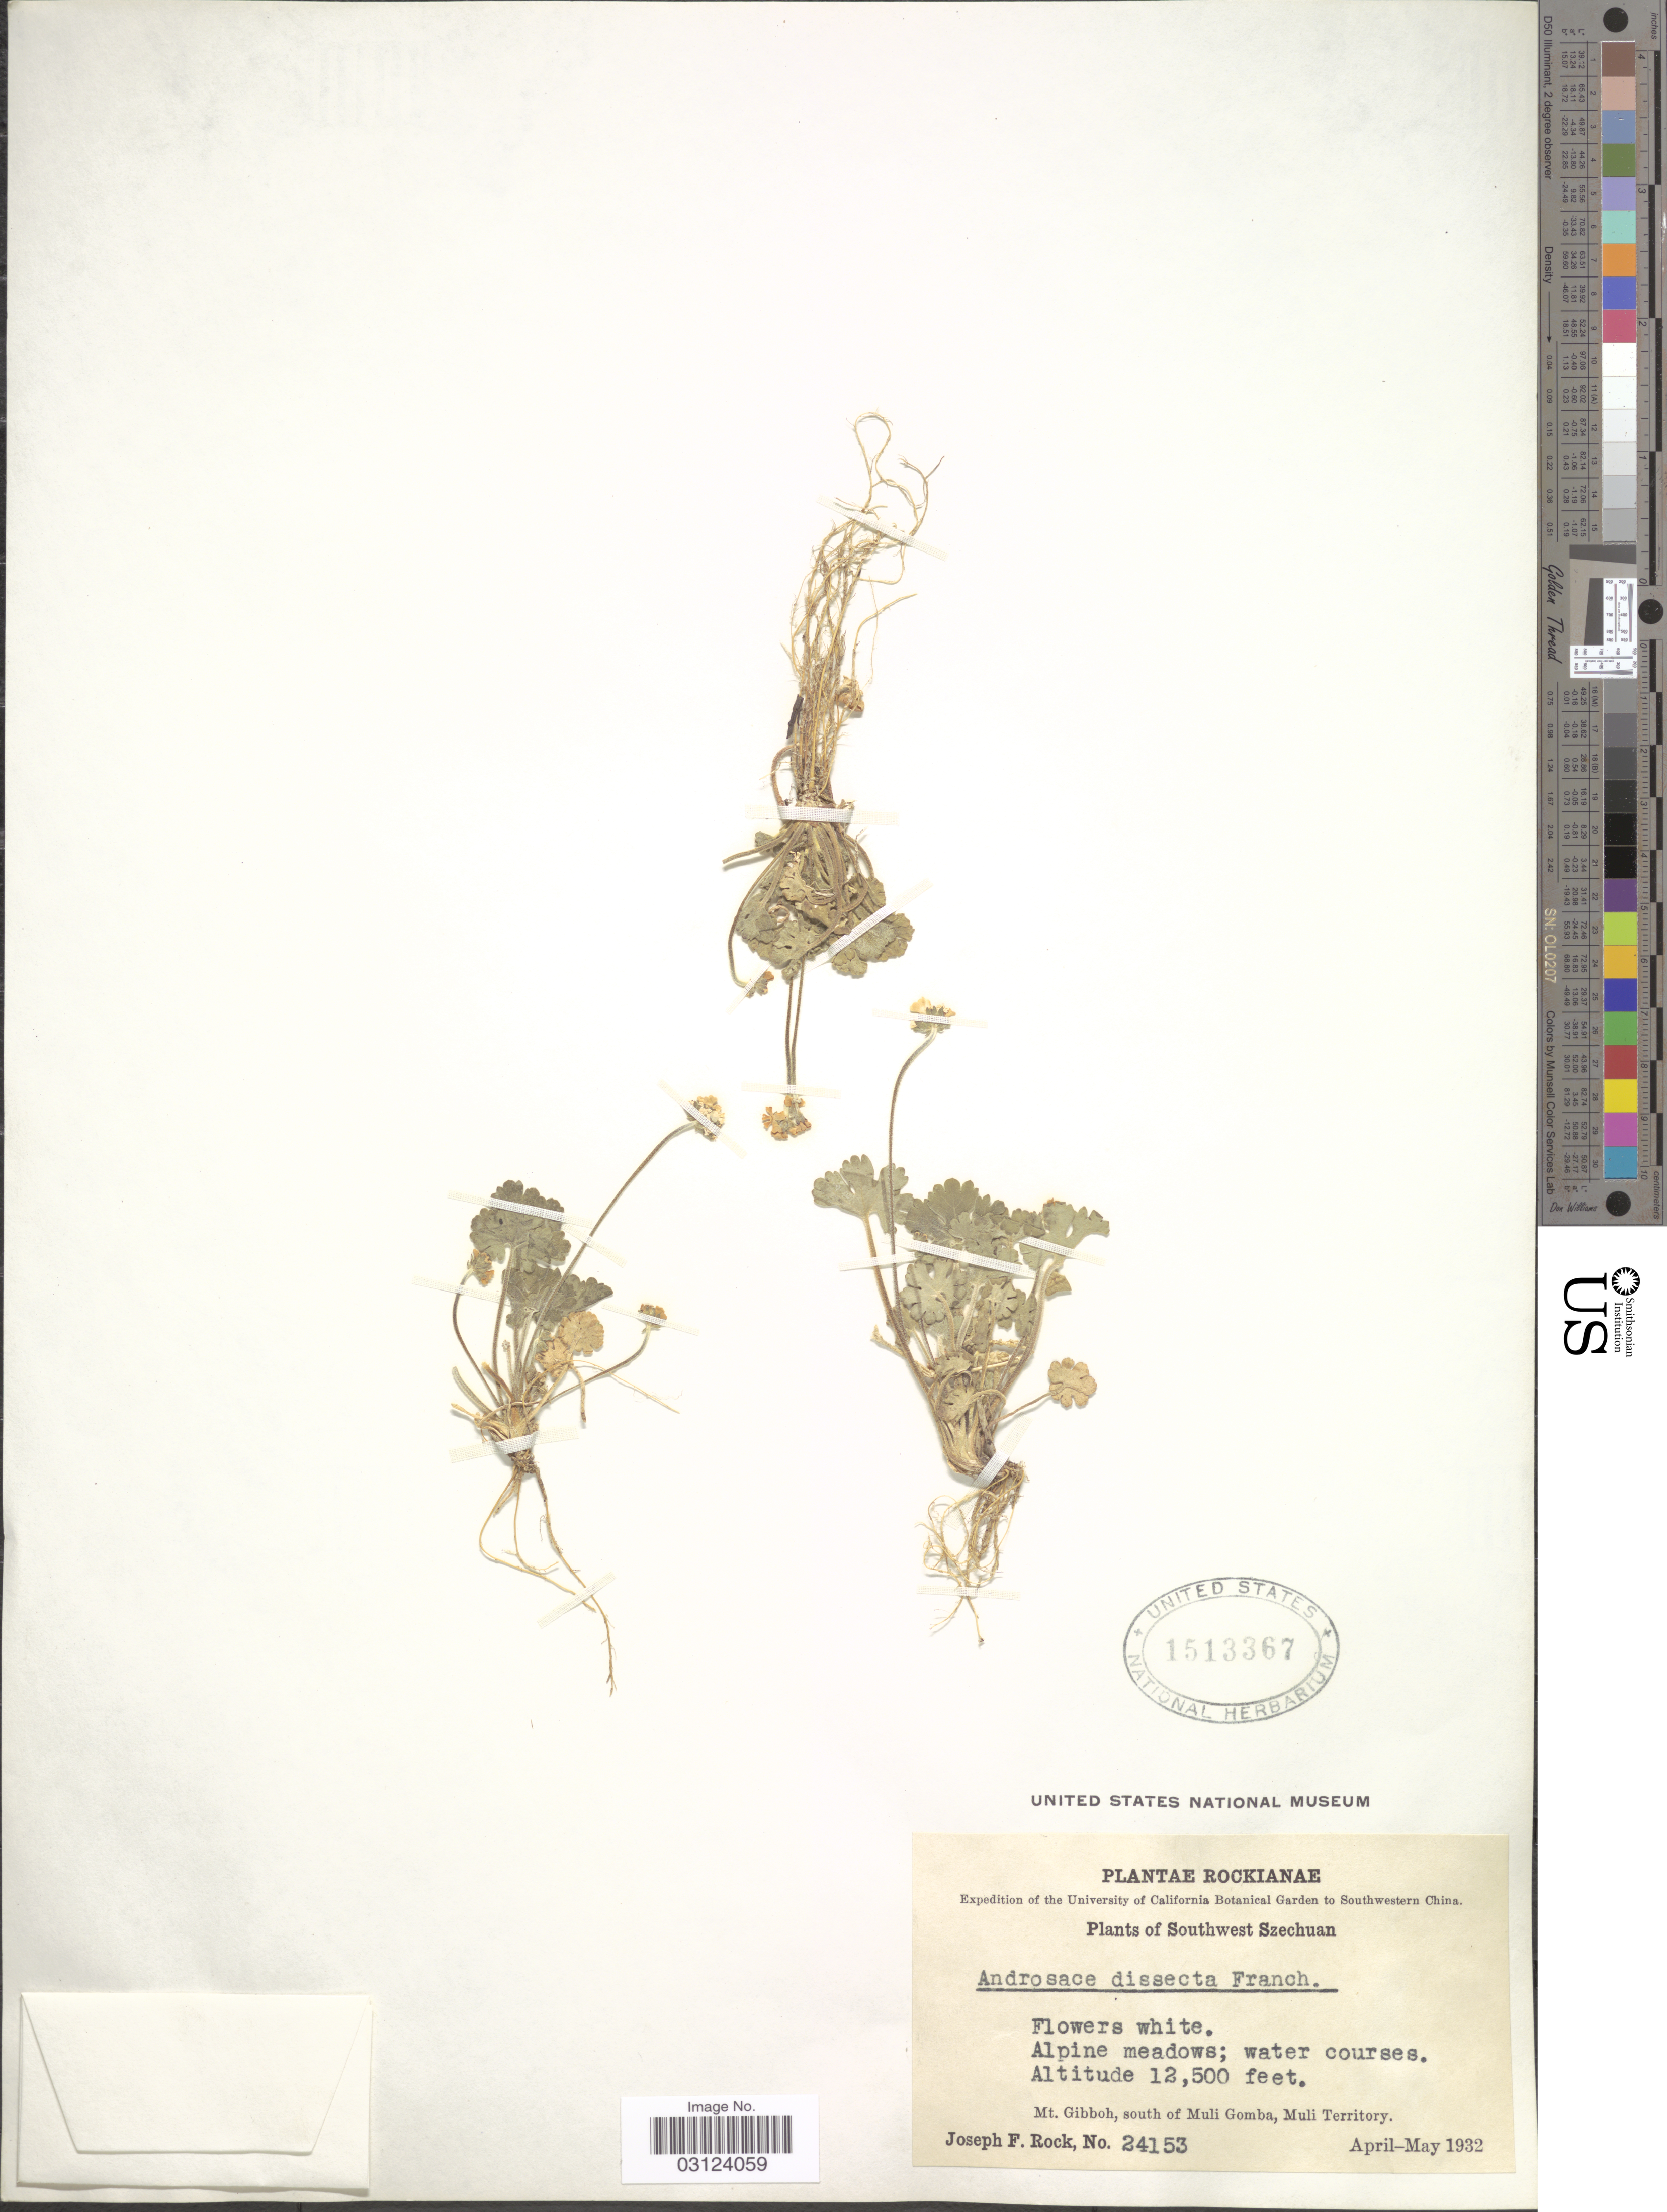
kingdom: Plantae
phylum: Tracheophyta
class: Magnoliopsida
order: Ericales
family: Primulaceae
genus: Androsace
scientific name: Androsace dissecta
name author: (Franch.) Franch.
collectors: J. F. Rock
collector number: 24153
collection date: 1932-04/1932-05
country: China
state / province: Sichuan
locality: Southwest Szechuan, Mt. Gibboh, south of Muli Gomba, Muli Territory, Southwestern China.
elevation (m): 3810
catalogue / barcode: US 1513367